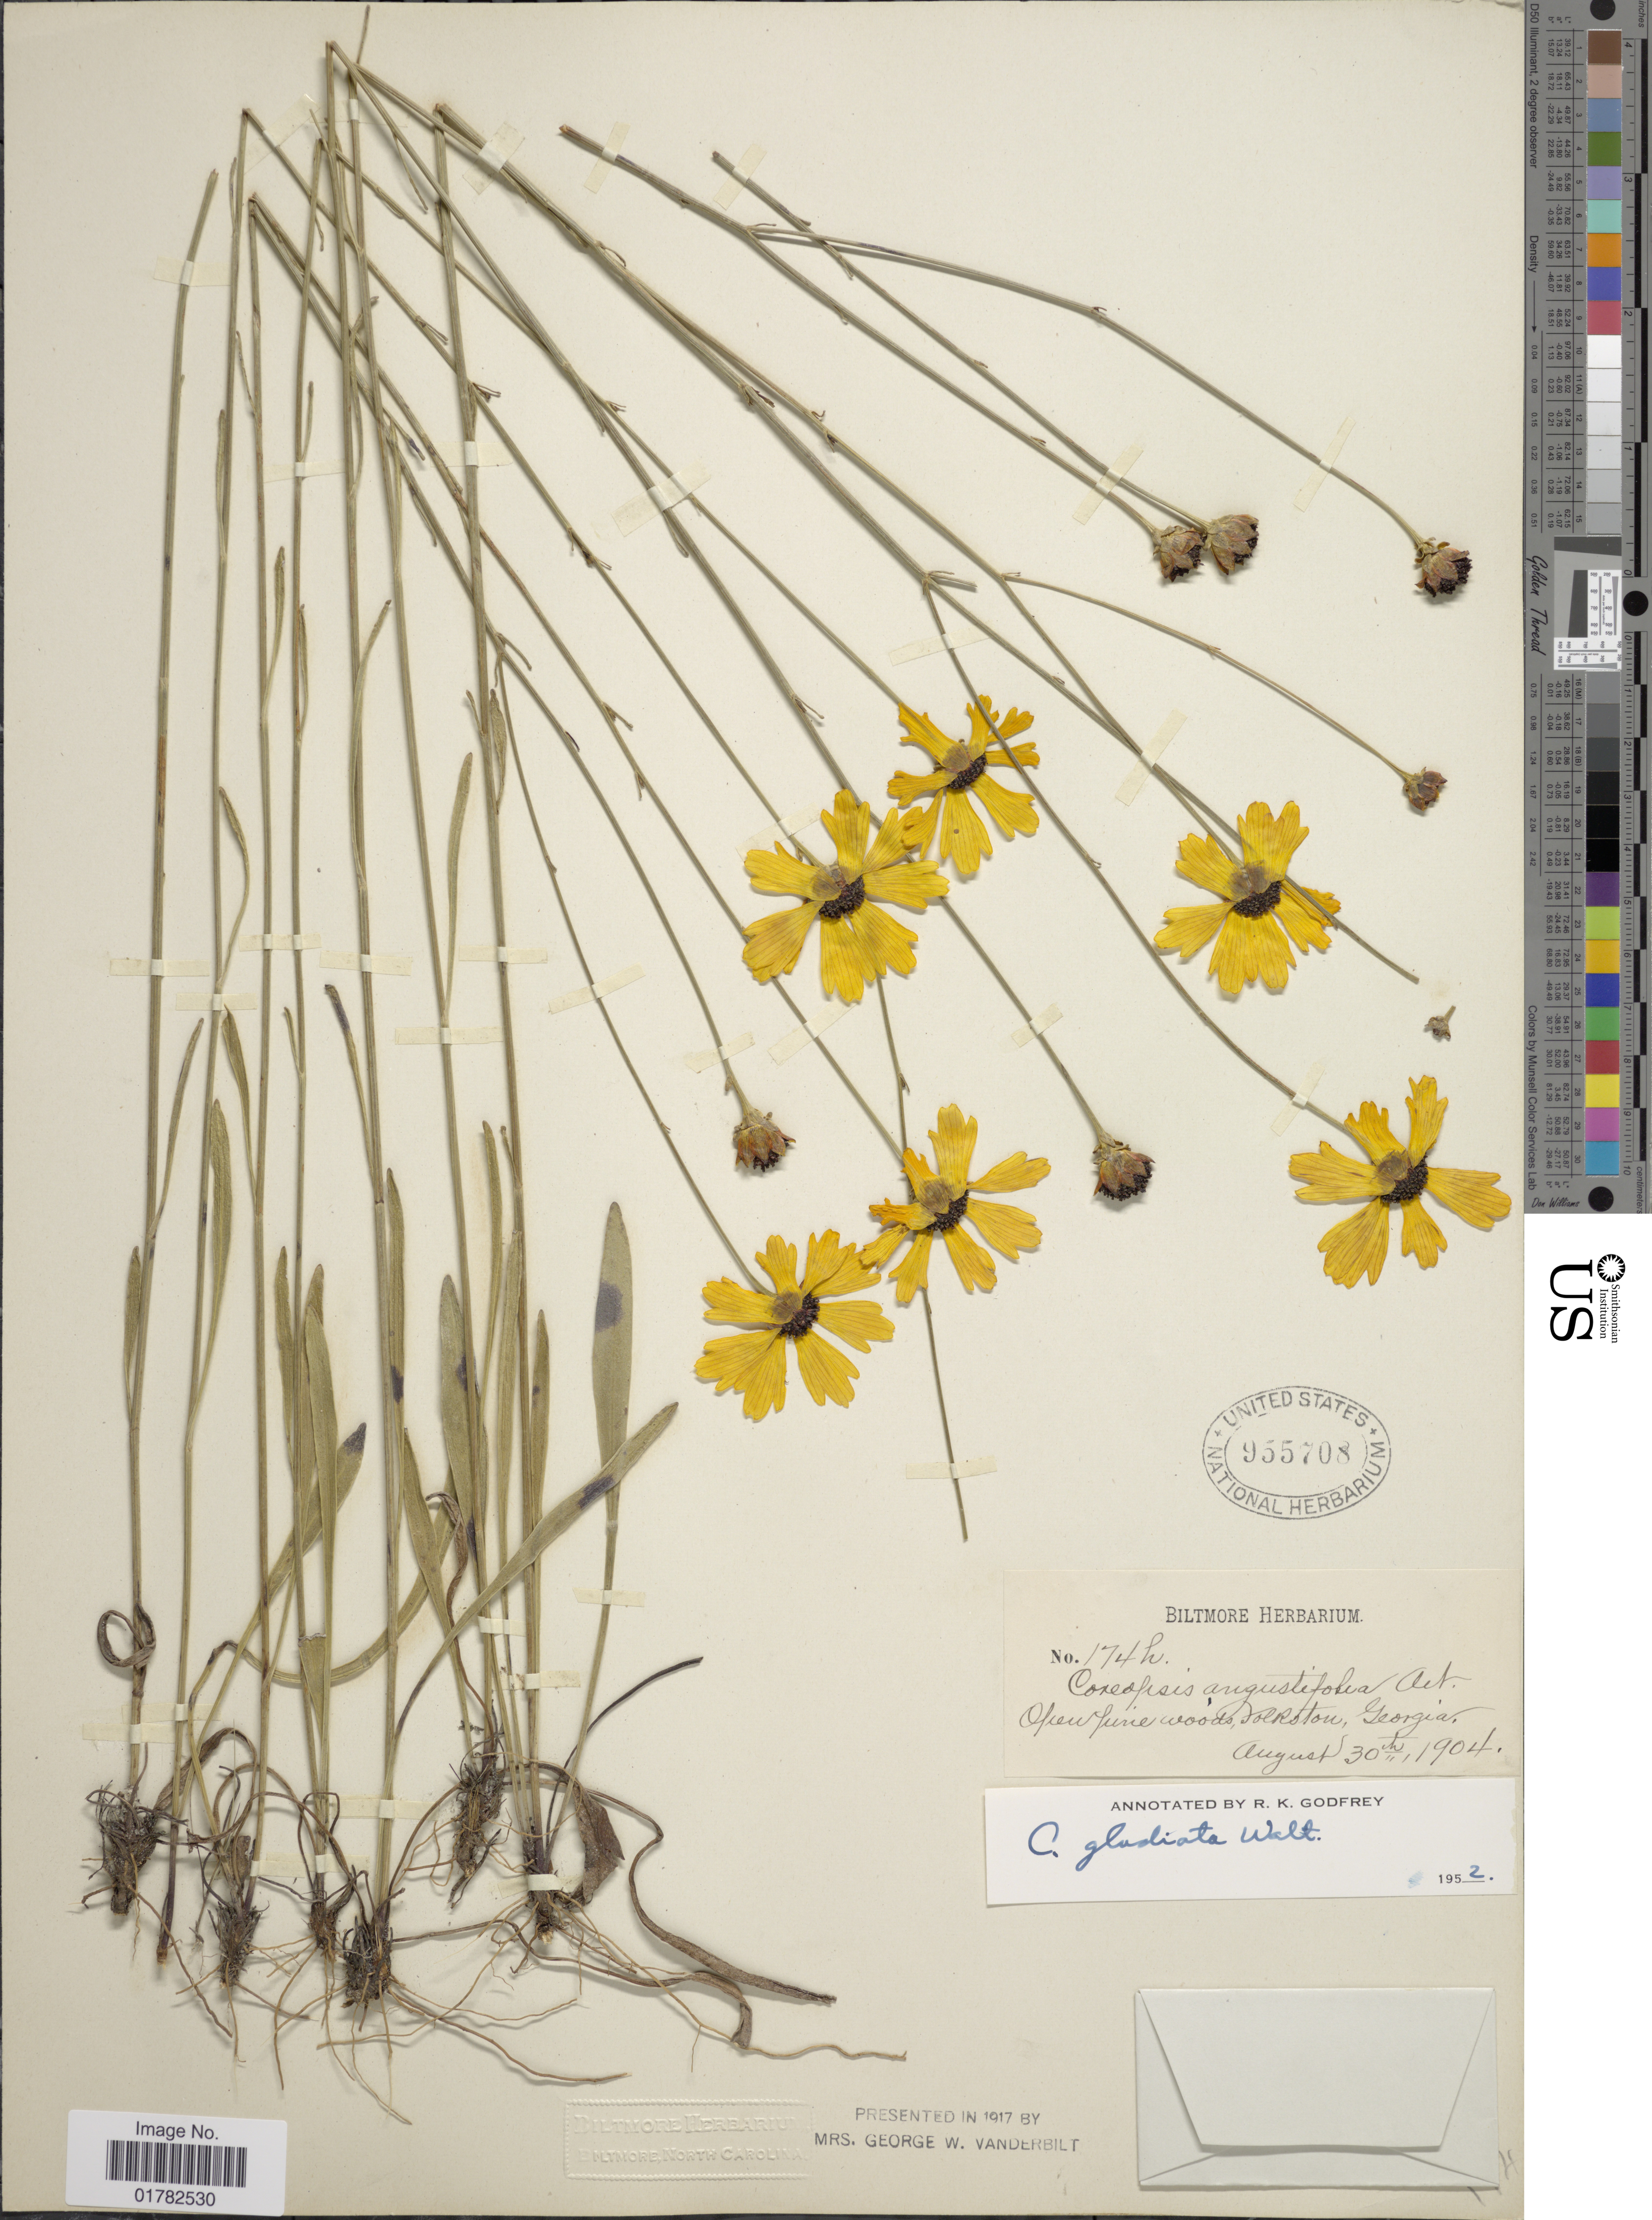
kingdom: Plantae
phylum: Tracheophyta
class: Magnoliopsida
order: Asterales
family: Asteraceae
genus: Coreopsis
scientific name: Coreopsis gladiata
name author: Walter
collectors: ex herb. Biltmore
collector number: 174h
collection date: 1904-08-30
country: United States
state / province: Georgia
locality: Open pine woods, Folkston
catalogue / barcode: US 955708